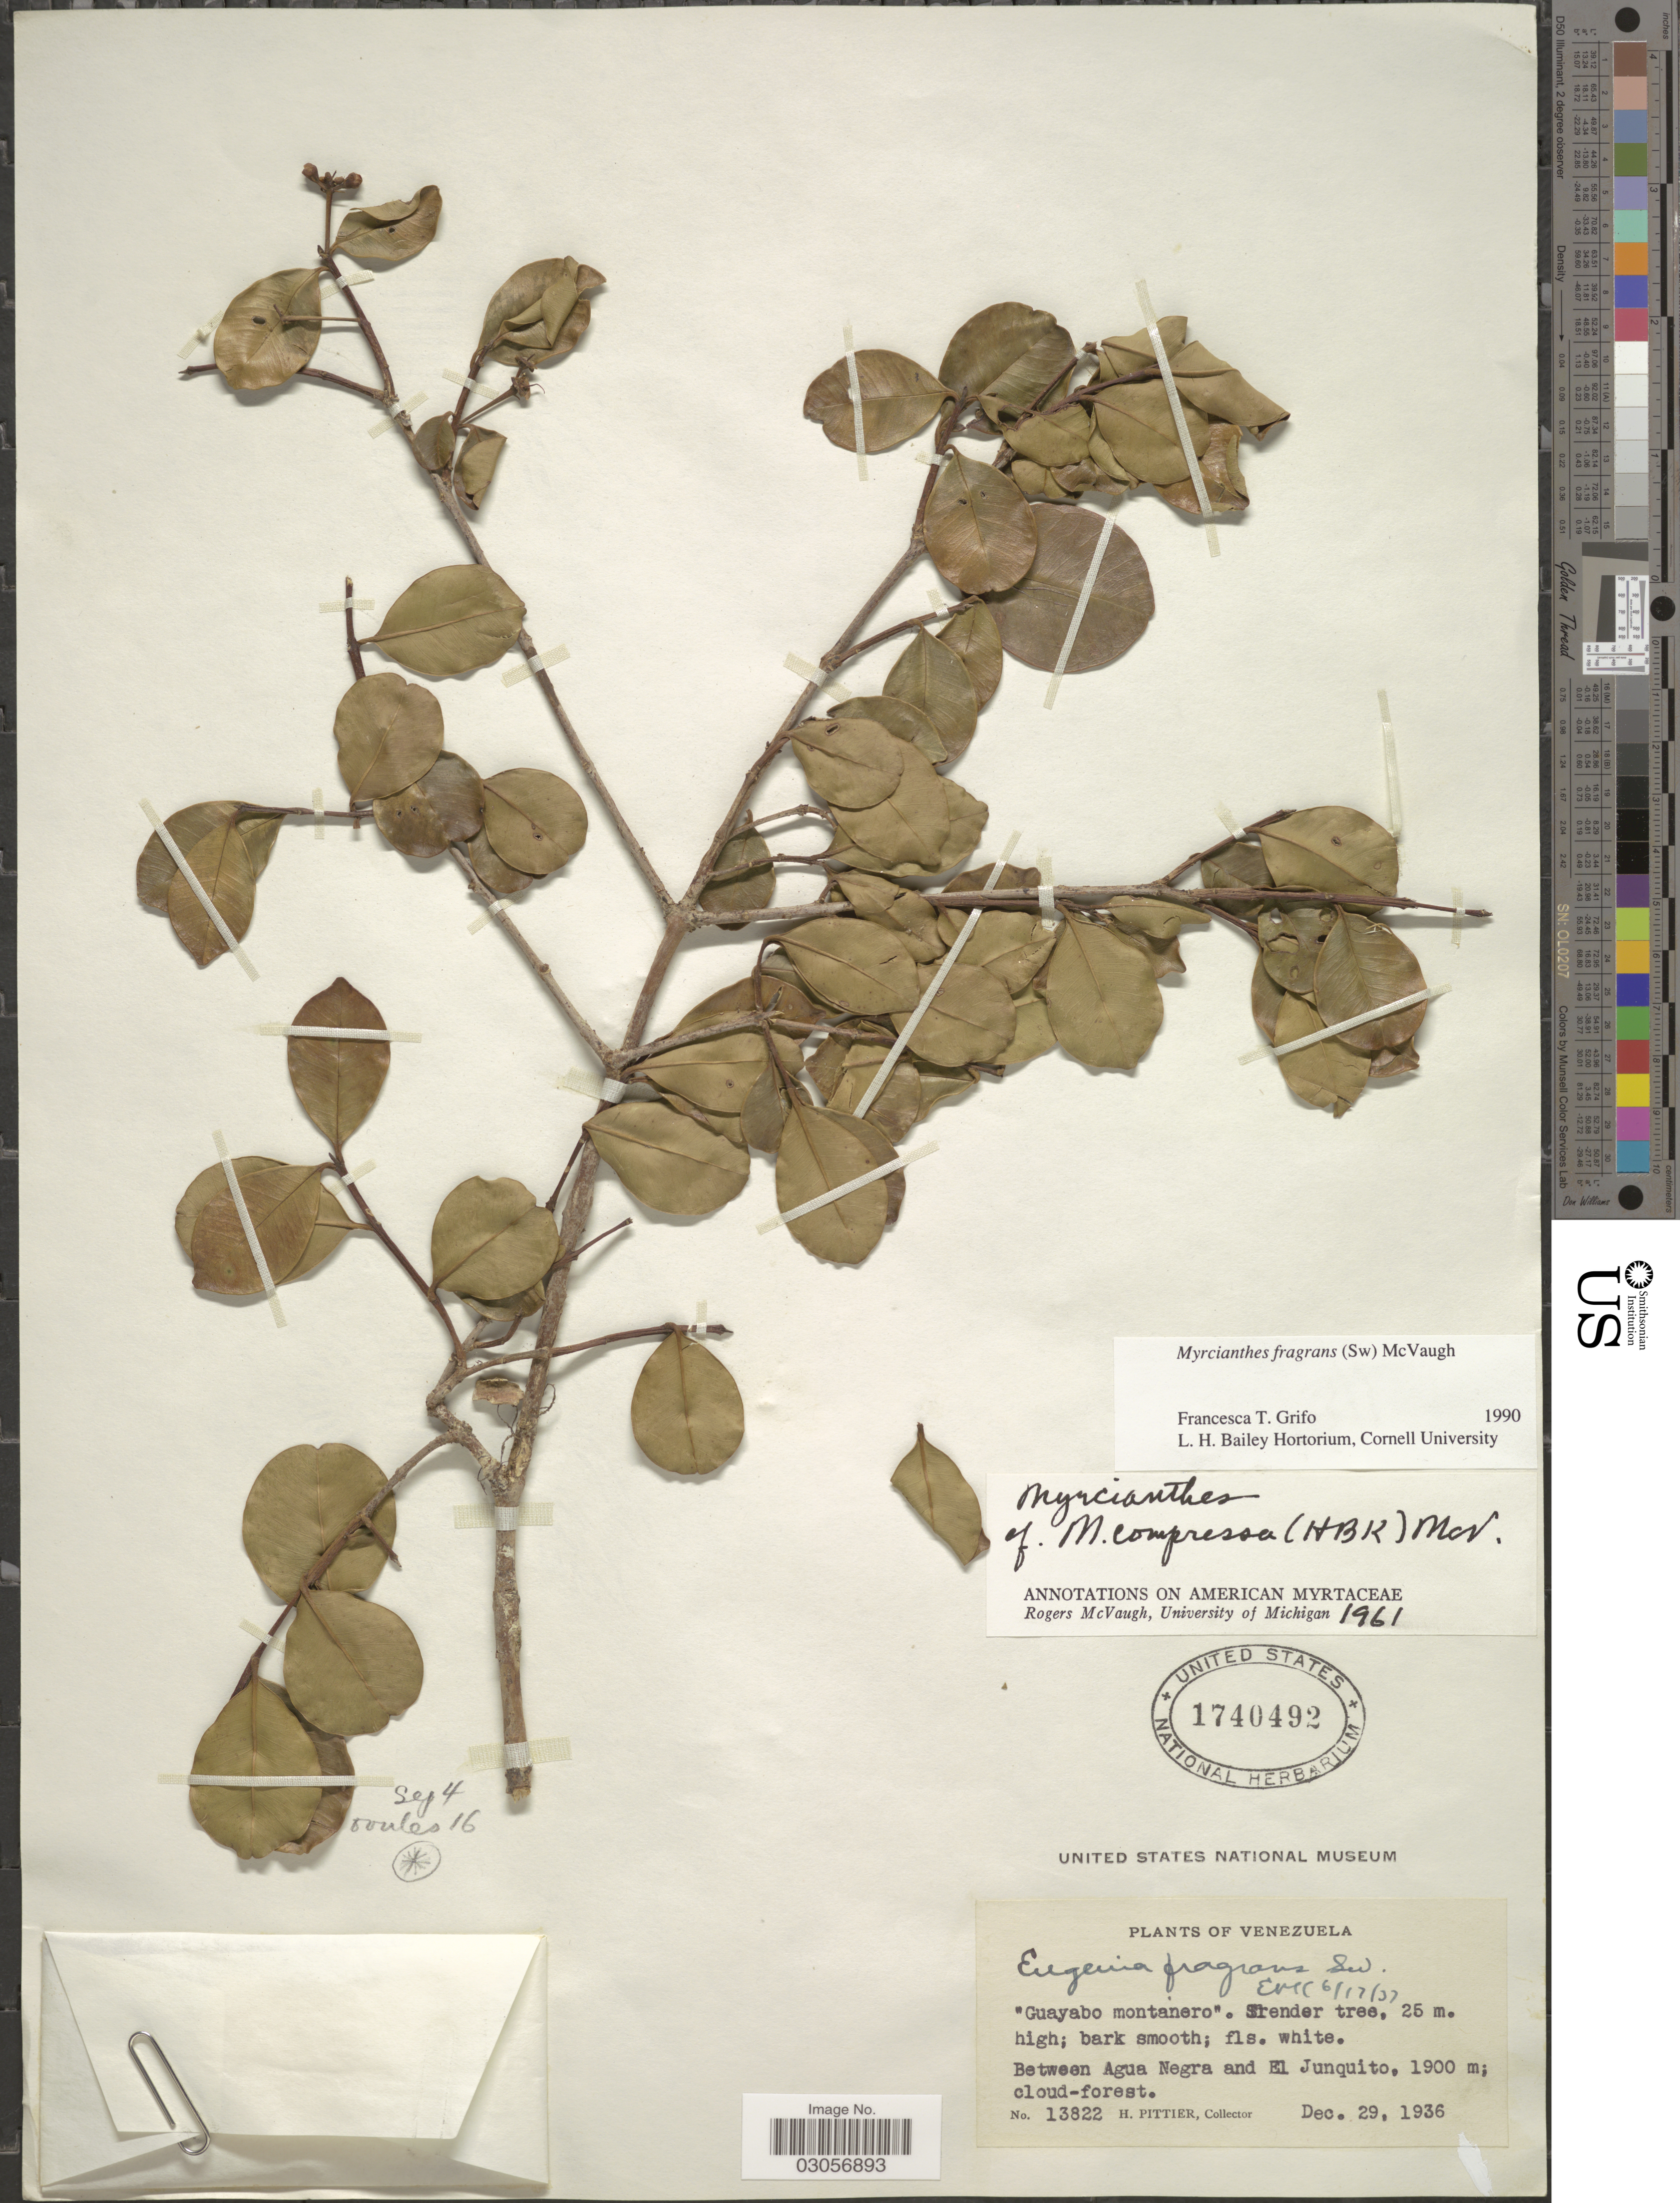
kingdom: Plantae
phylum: Tracheophyta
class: Magnoliopsida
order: Myrtales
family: Myrtaceae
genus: Myrcianthes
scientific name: Myrcianthes fragrans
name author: (Sw.) McVaugh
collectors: H. F. Pittier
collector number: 13822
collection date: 1936-12-29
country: Venezuela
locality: Between Agua Negra and El Junquito.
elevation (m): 1900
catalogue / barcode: US 1740492